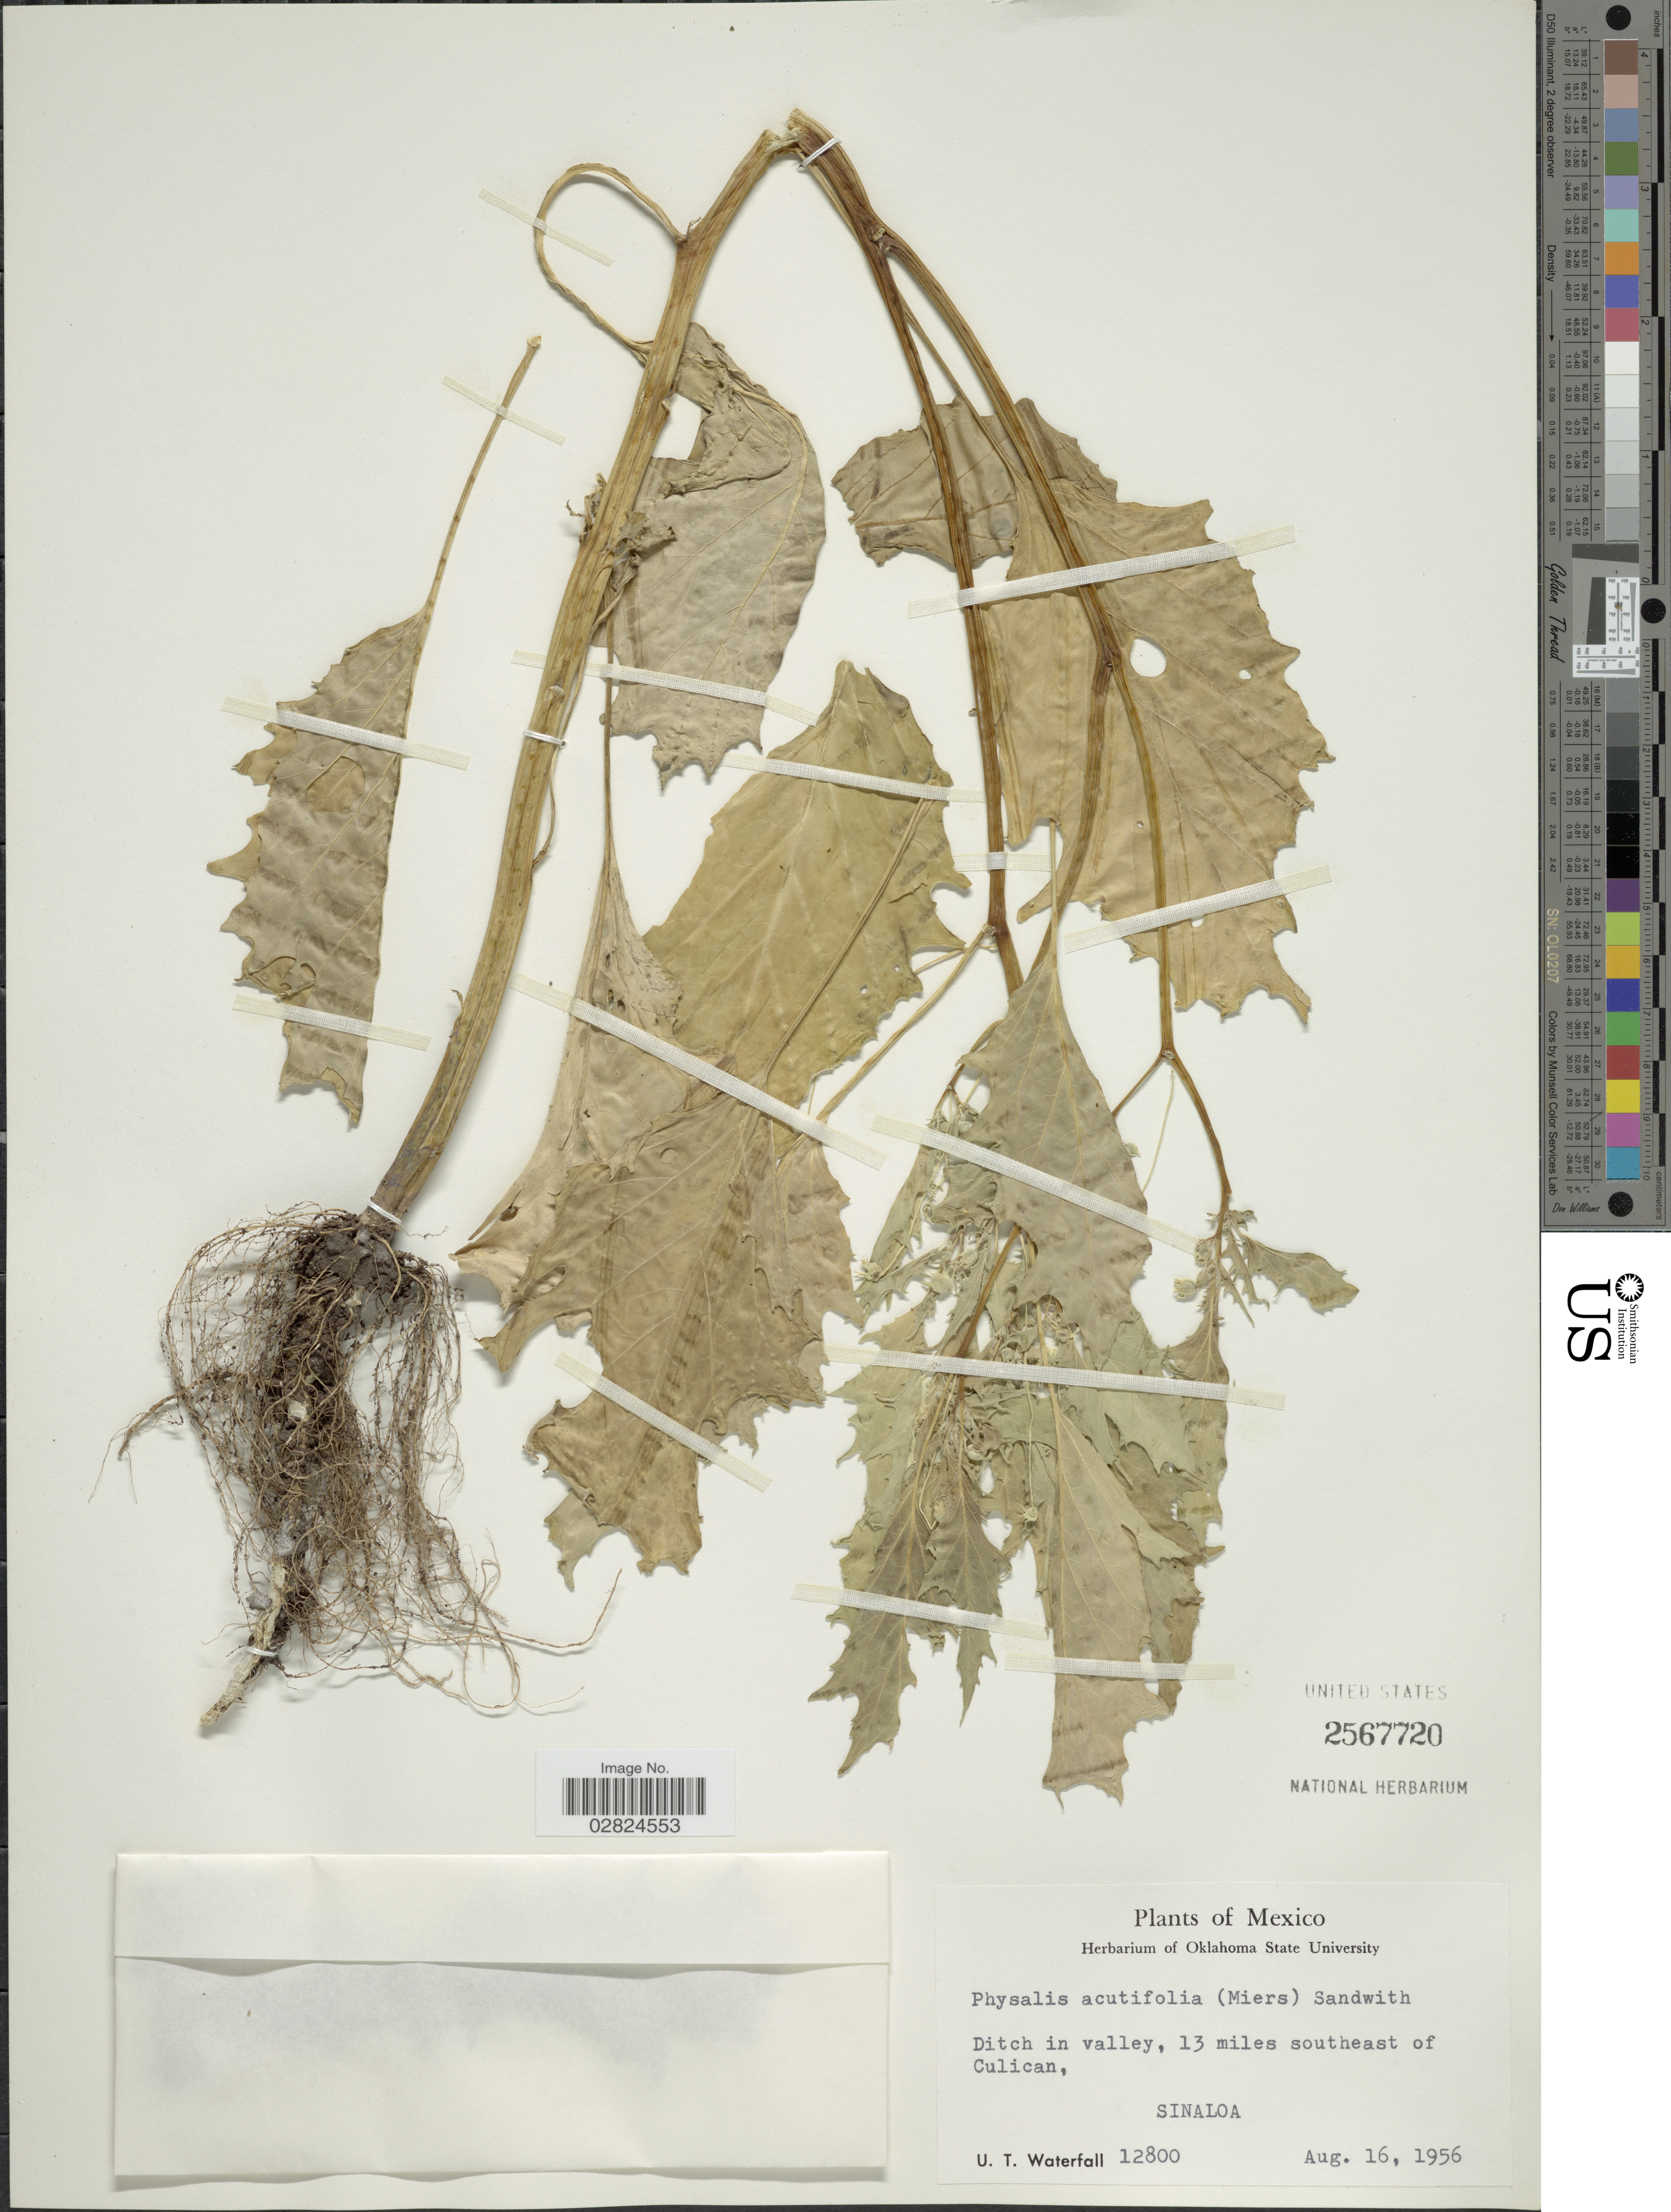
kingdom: Plantae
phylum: Tracheophyta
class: Magnoliopsida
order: Solanales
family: Solanaceae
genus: Physalis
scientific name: Physalis acutifolia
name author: (Miers) Sandwith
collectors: U. T. Waterfall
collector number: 12800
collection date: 1956-08-16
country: Mexico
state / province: Sinaloa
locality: Ditch in valley, 13 miles southeast of Culican.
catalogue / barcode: US 2567720